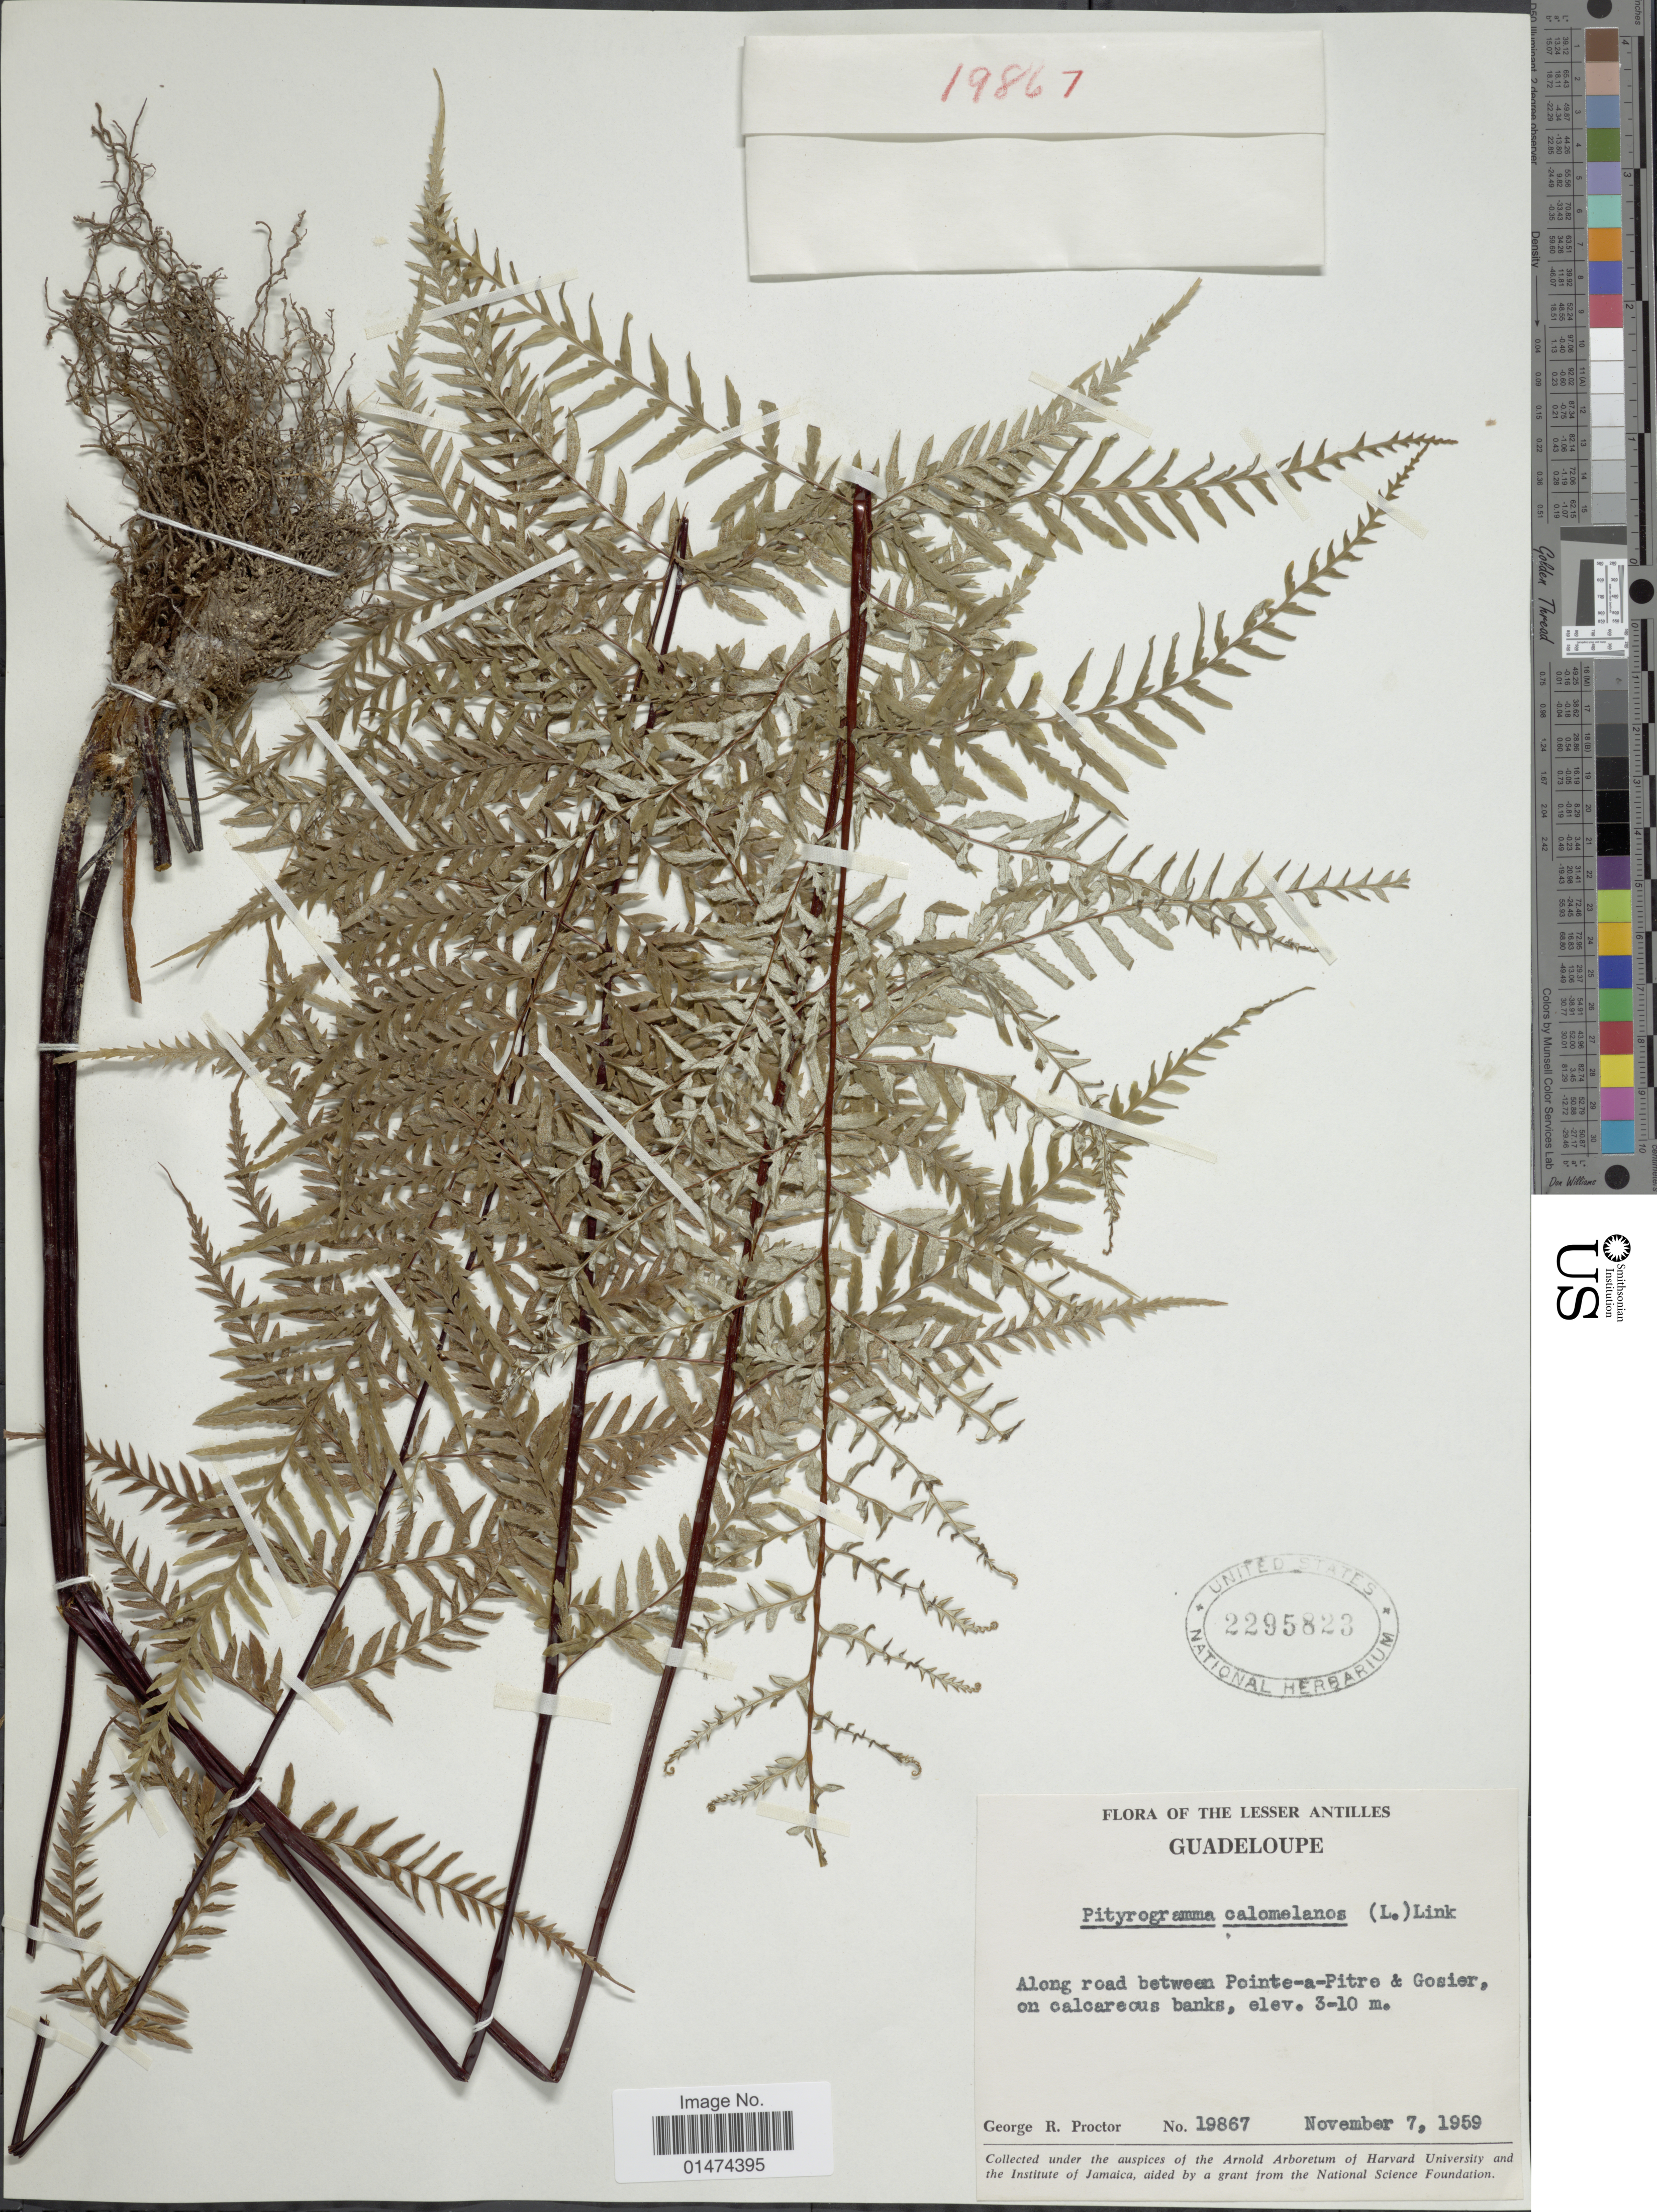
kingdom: Plantae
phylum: Tracheophyta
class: Polypodiopsida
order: Polypodiales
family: Pteridaceae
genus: Pityrogramma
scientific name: Pityrogramma calomelanos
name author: (L.) Link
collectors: G. R. Proctor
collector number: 19867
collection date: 1959-11-07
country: Guadeloupe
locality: Flora of the Lesser Antilles, Guadeloupe, Along road between Pointe-a-Pitre & Gosier, on calcareous banks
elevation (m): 3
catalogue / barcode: US 2295823